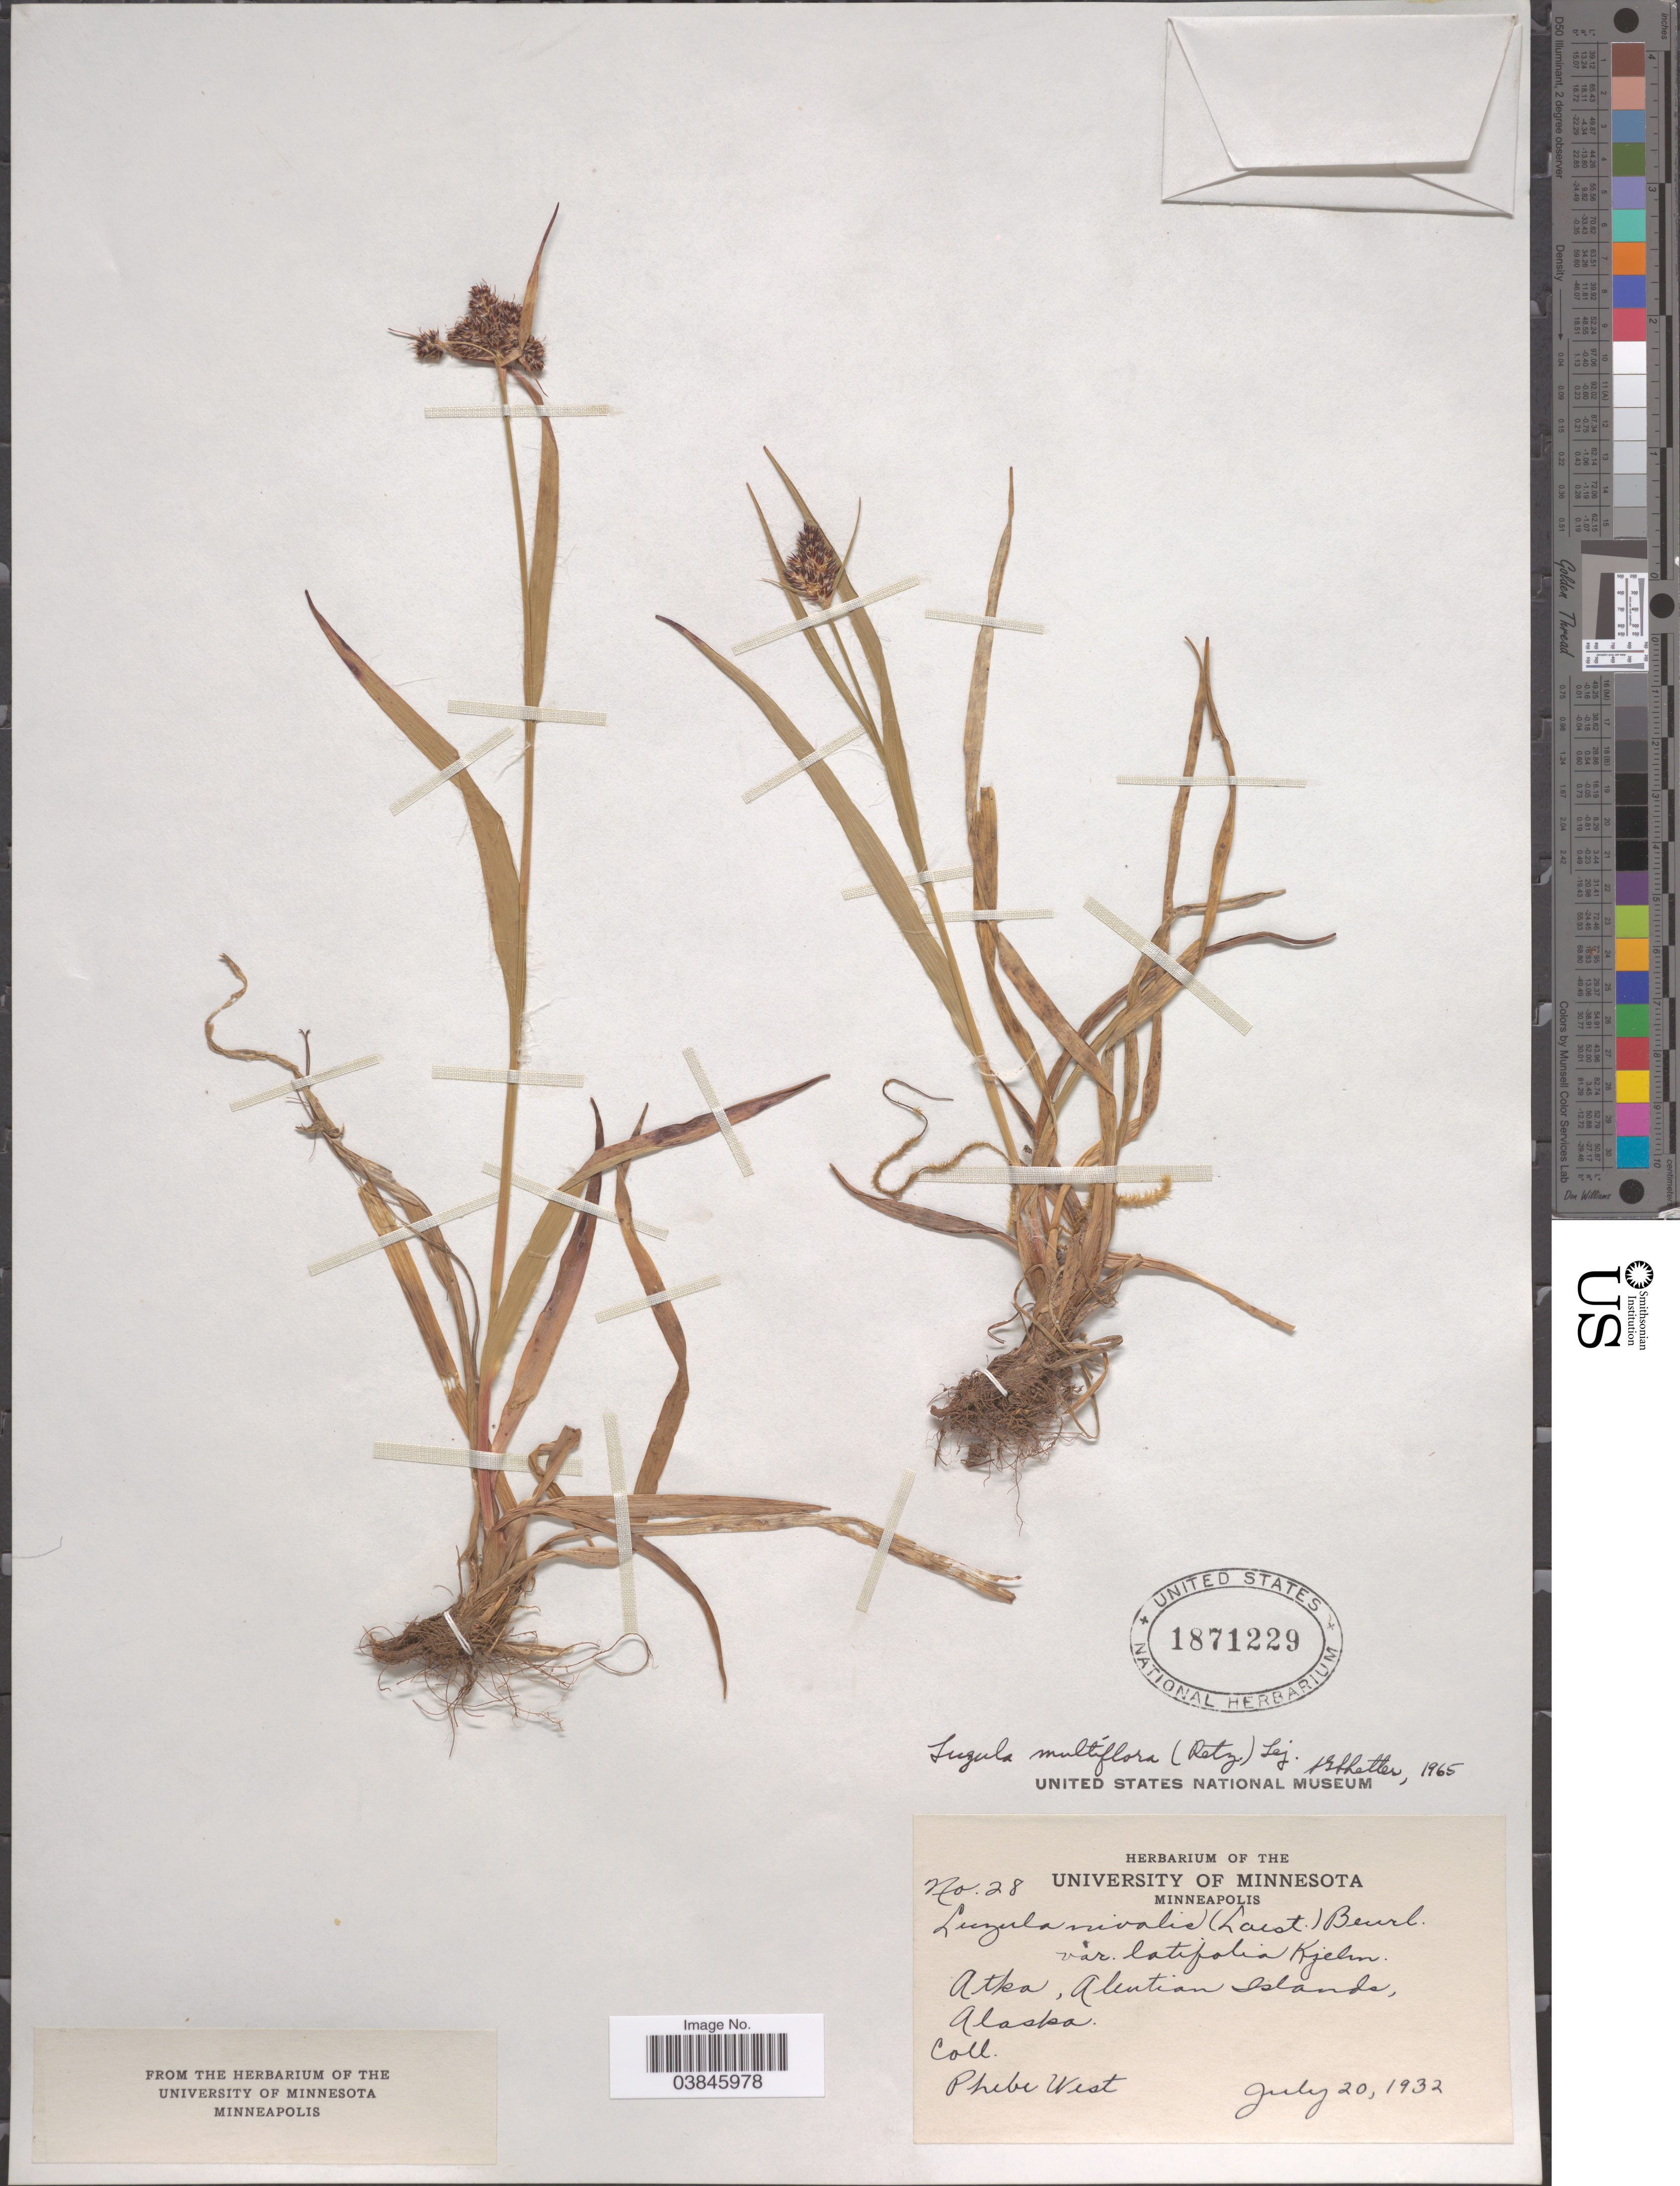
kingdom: Plantae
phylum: Tracheophyta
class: Liliopsida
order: Poales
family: Juncaceae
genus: Luzula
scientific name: Luzula multiflora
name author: (Ehrh.) Lej.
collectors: P. West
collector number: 28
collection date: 1932-07-20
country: United States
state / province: Alaska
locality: Atka, Aleutian Islands.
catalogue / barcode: US 1871229